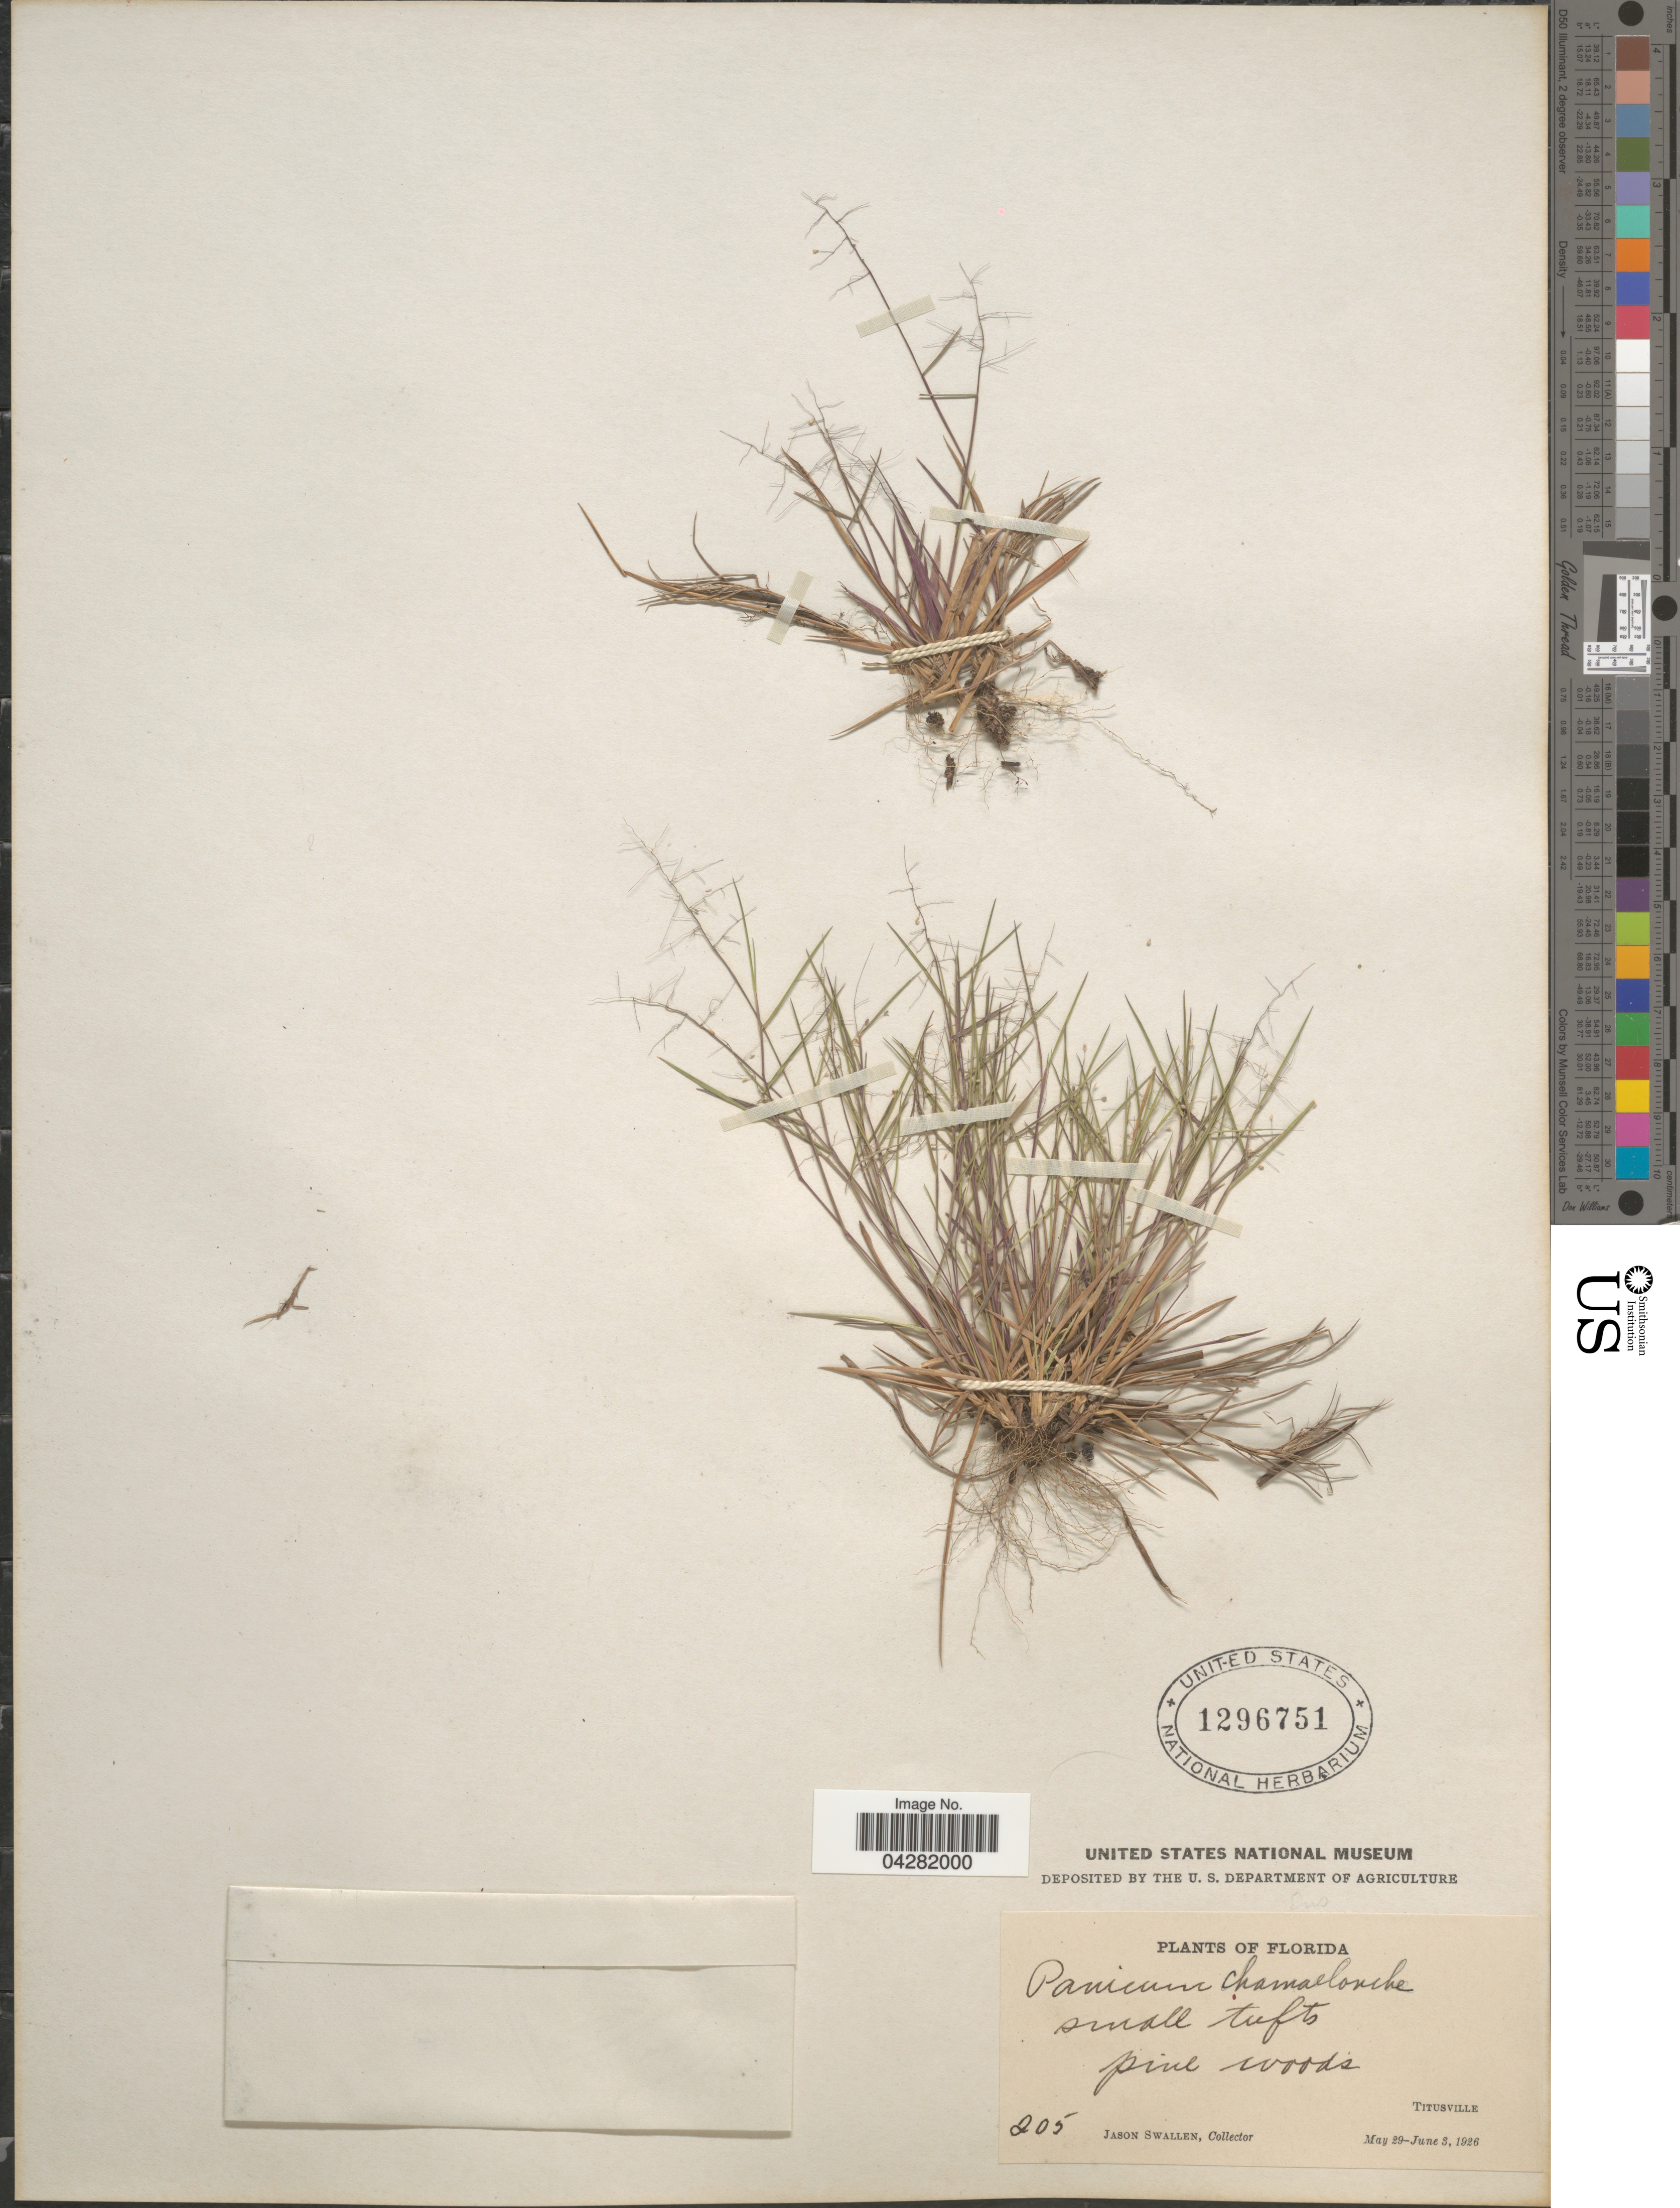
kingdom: Plantae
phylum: Tracheophyta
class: Liliopsida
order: Poales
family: Poaceae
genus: Dichanthelium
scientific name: Dichanthelium ensifolium var. ensifolium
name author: (Baldwin ex Elliot) Gould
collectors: J. R. Swallen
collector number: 205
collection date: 1926-05-29/1926-06-03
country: United States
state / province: Florida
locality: Titusville.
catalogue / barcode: US 1296751